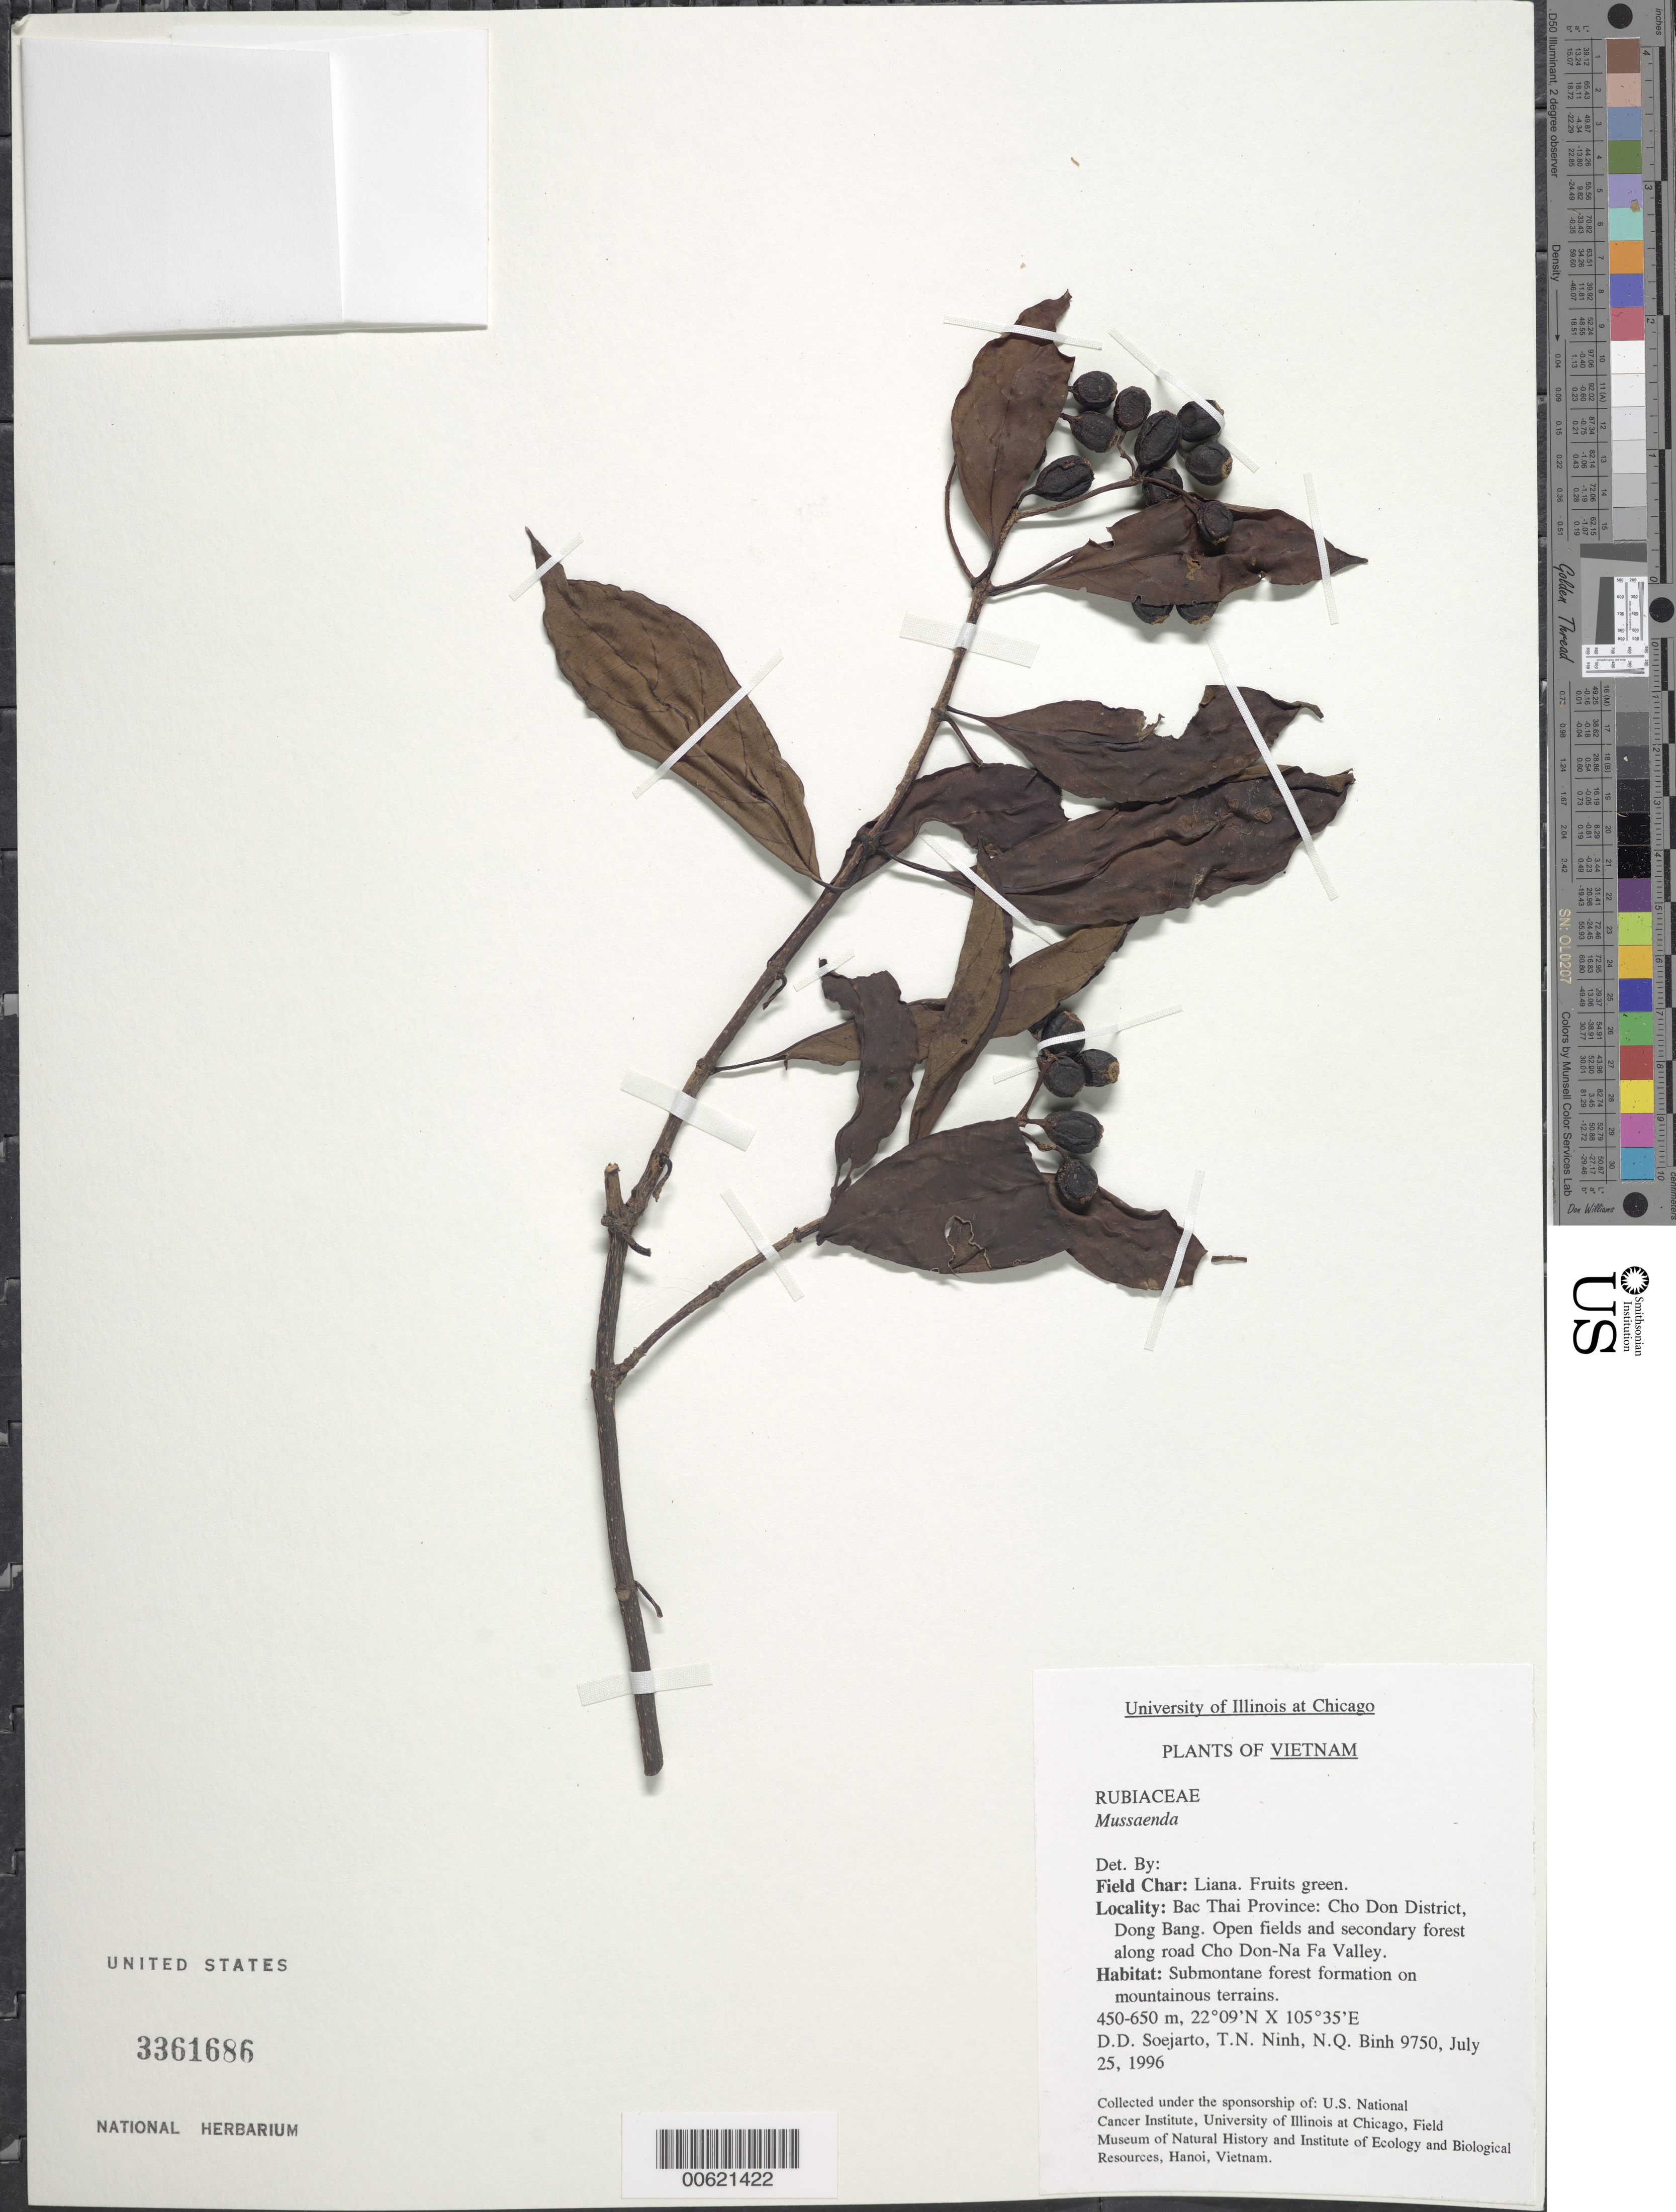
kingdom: Plantae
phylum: Tracheophyta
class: Magnoliopsida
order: Gentianales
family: Rubiaceae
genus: Mussaenda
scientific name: Mussaenda sp.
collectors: T. N. Ninh & N. Binh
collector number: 9750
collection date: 1996-07-25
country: Taiwan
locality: Bac Thai Province: Cho Don District. Dong Bang, open fields and secondary forest along road Cho Don - Na Fa Valley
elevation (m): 450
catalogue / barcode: US 3361686